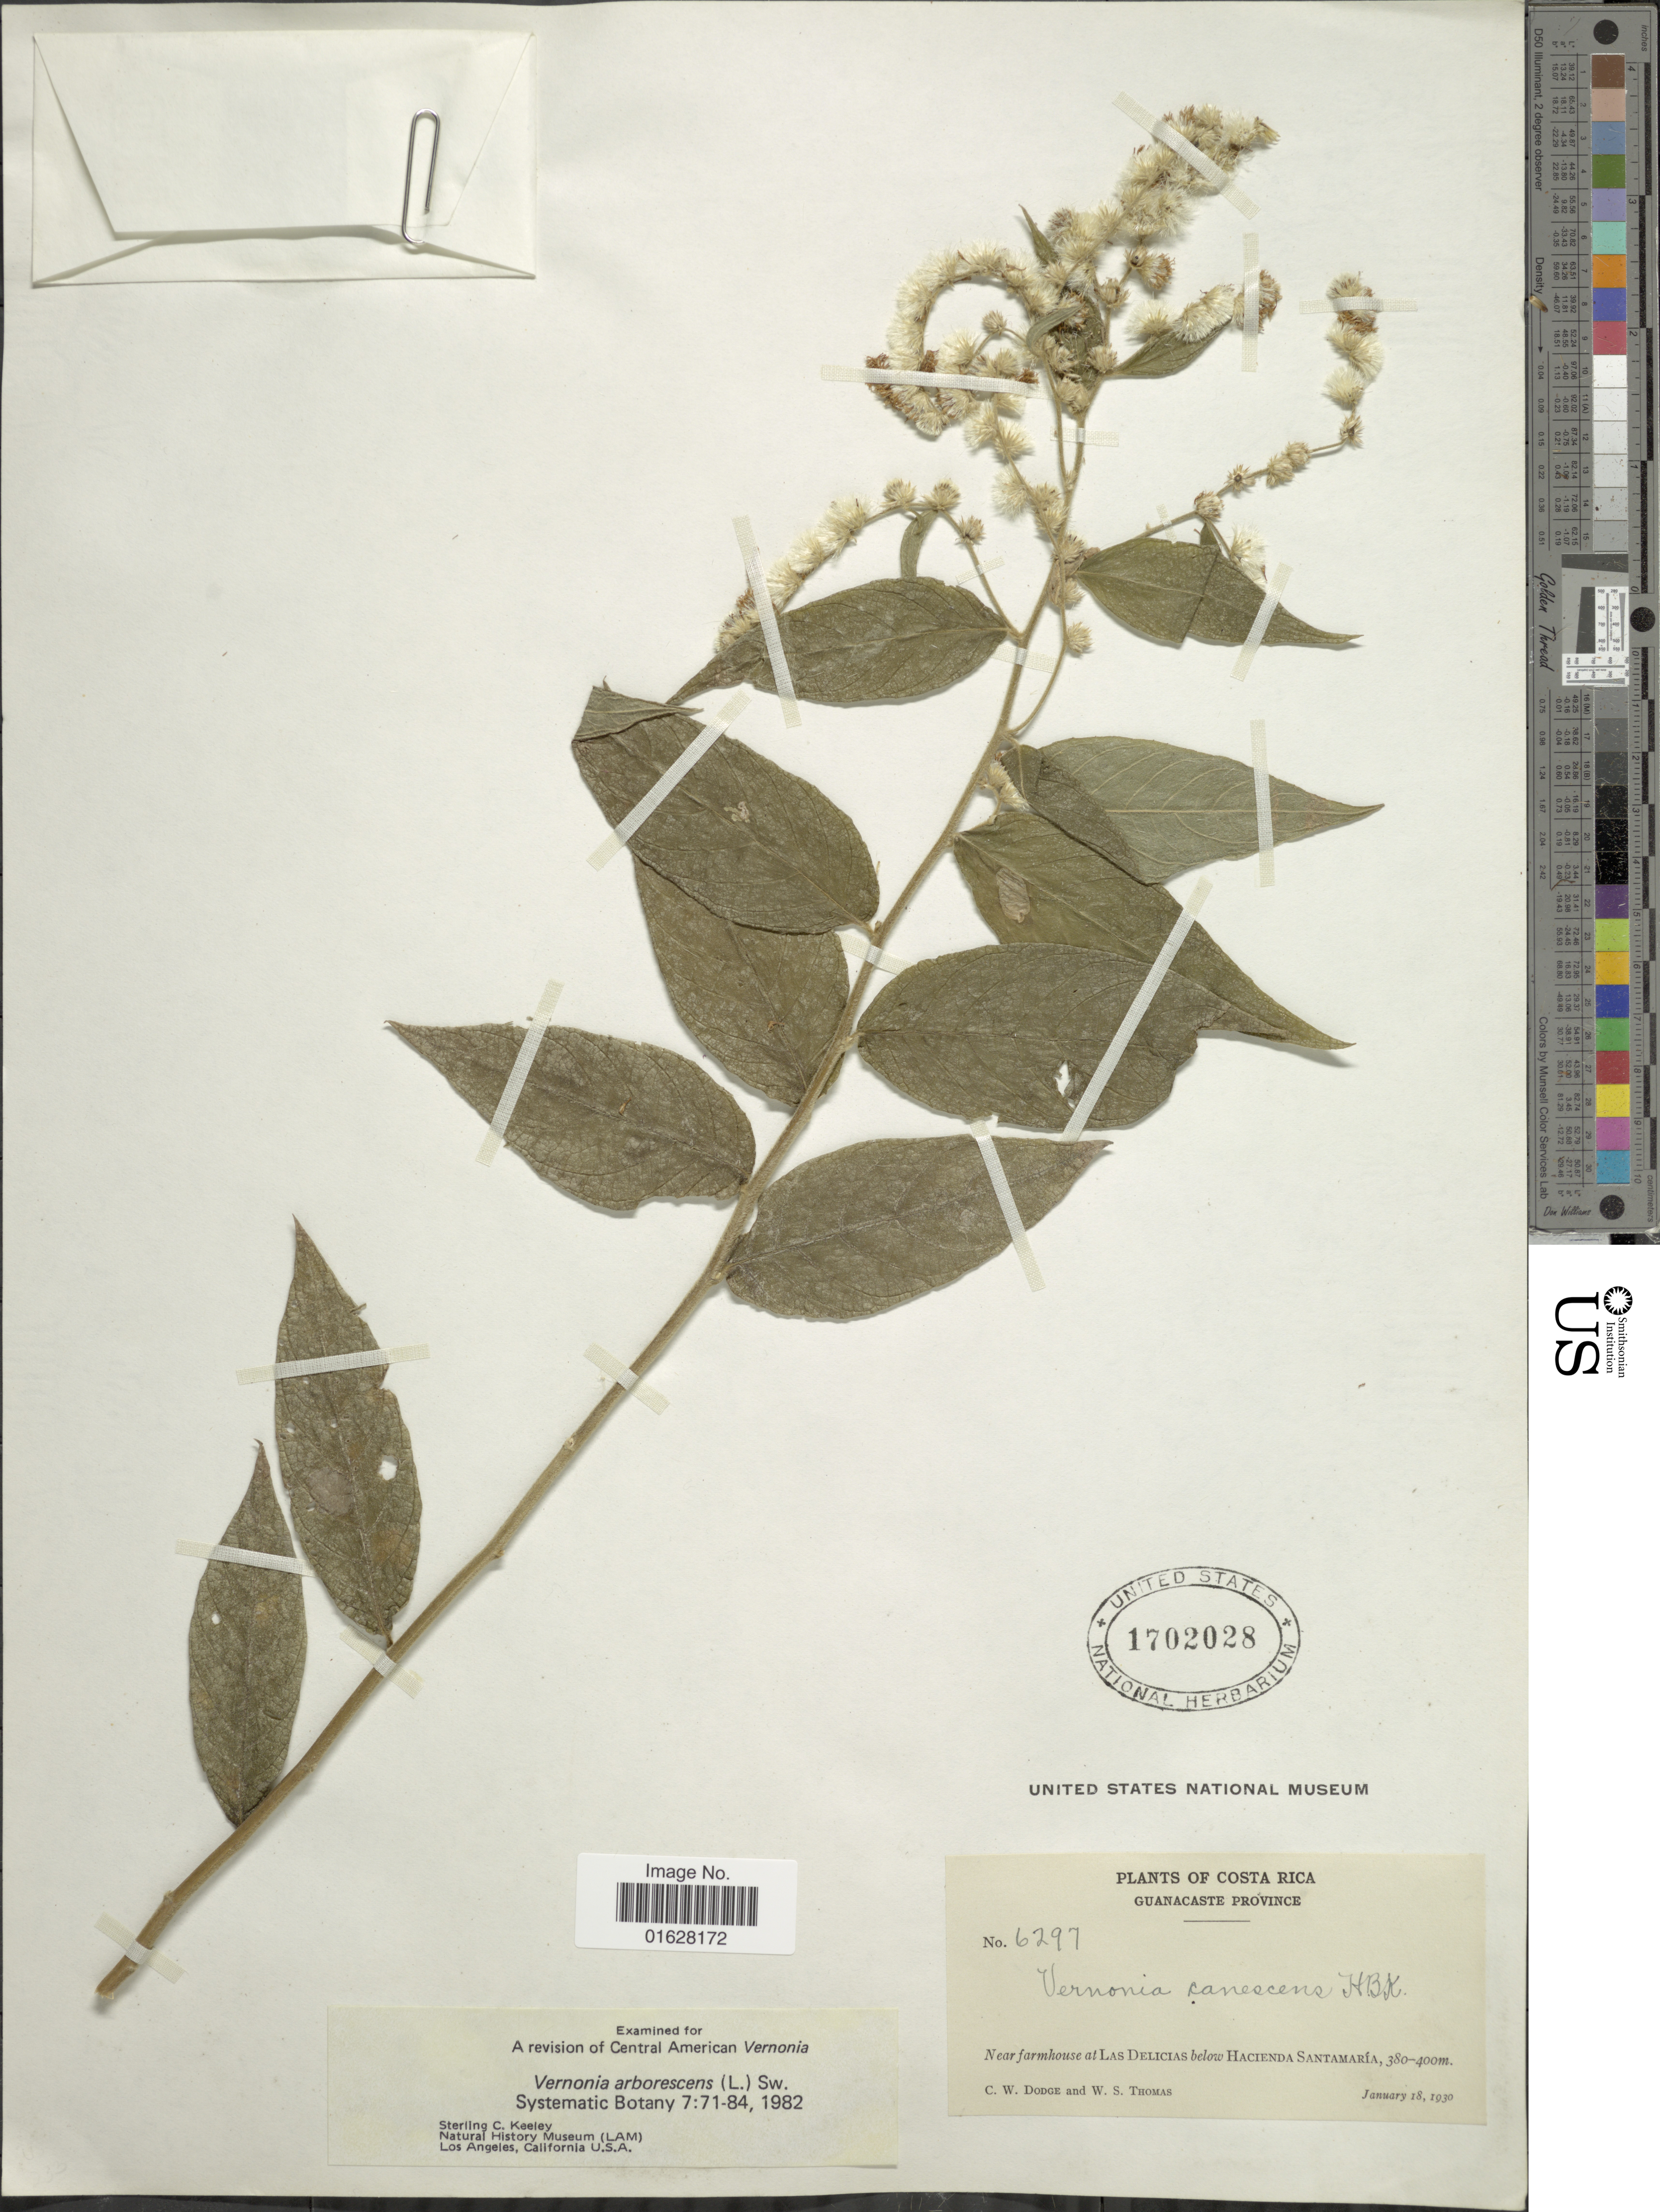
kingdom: Plantae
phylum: Tracheophyta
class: Magnoliopsida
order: Asterales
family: Asteraceae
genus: Lepidaploa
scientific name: Lepidaploa canescens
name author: (Kunth) H. Rob.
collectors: C. Dodge & W. S. Thomas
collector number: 6297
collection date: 1930-01-18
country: Costa Rica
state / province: Guanacaste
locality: Guanacaste Province, near farmhouse at Las Delicias below Hacienda Santamaria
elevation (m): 380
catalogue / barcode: US 1702028